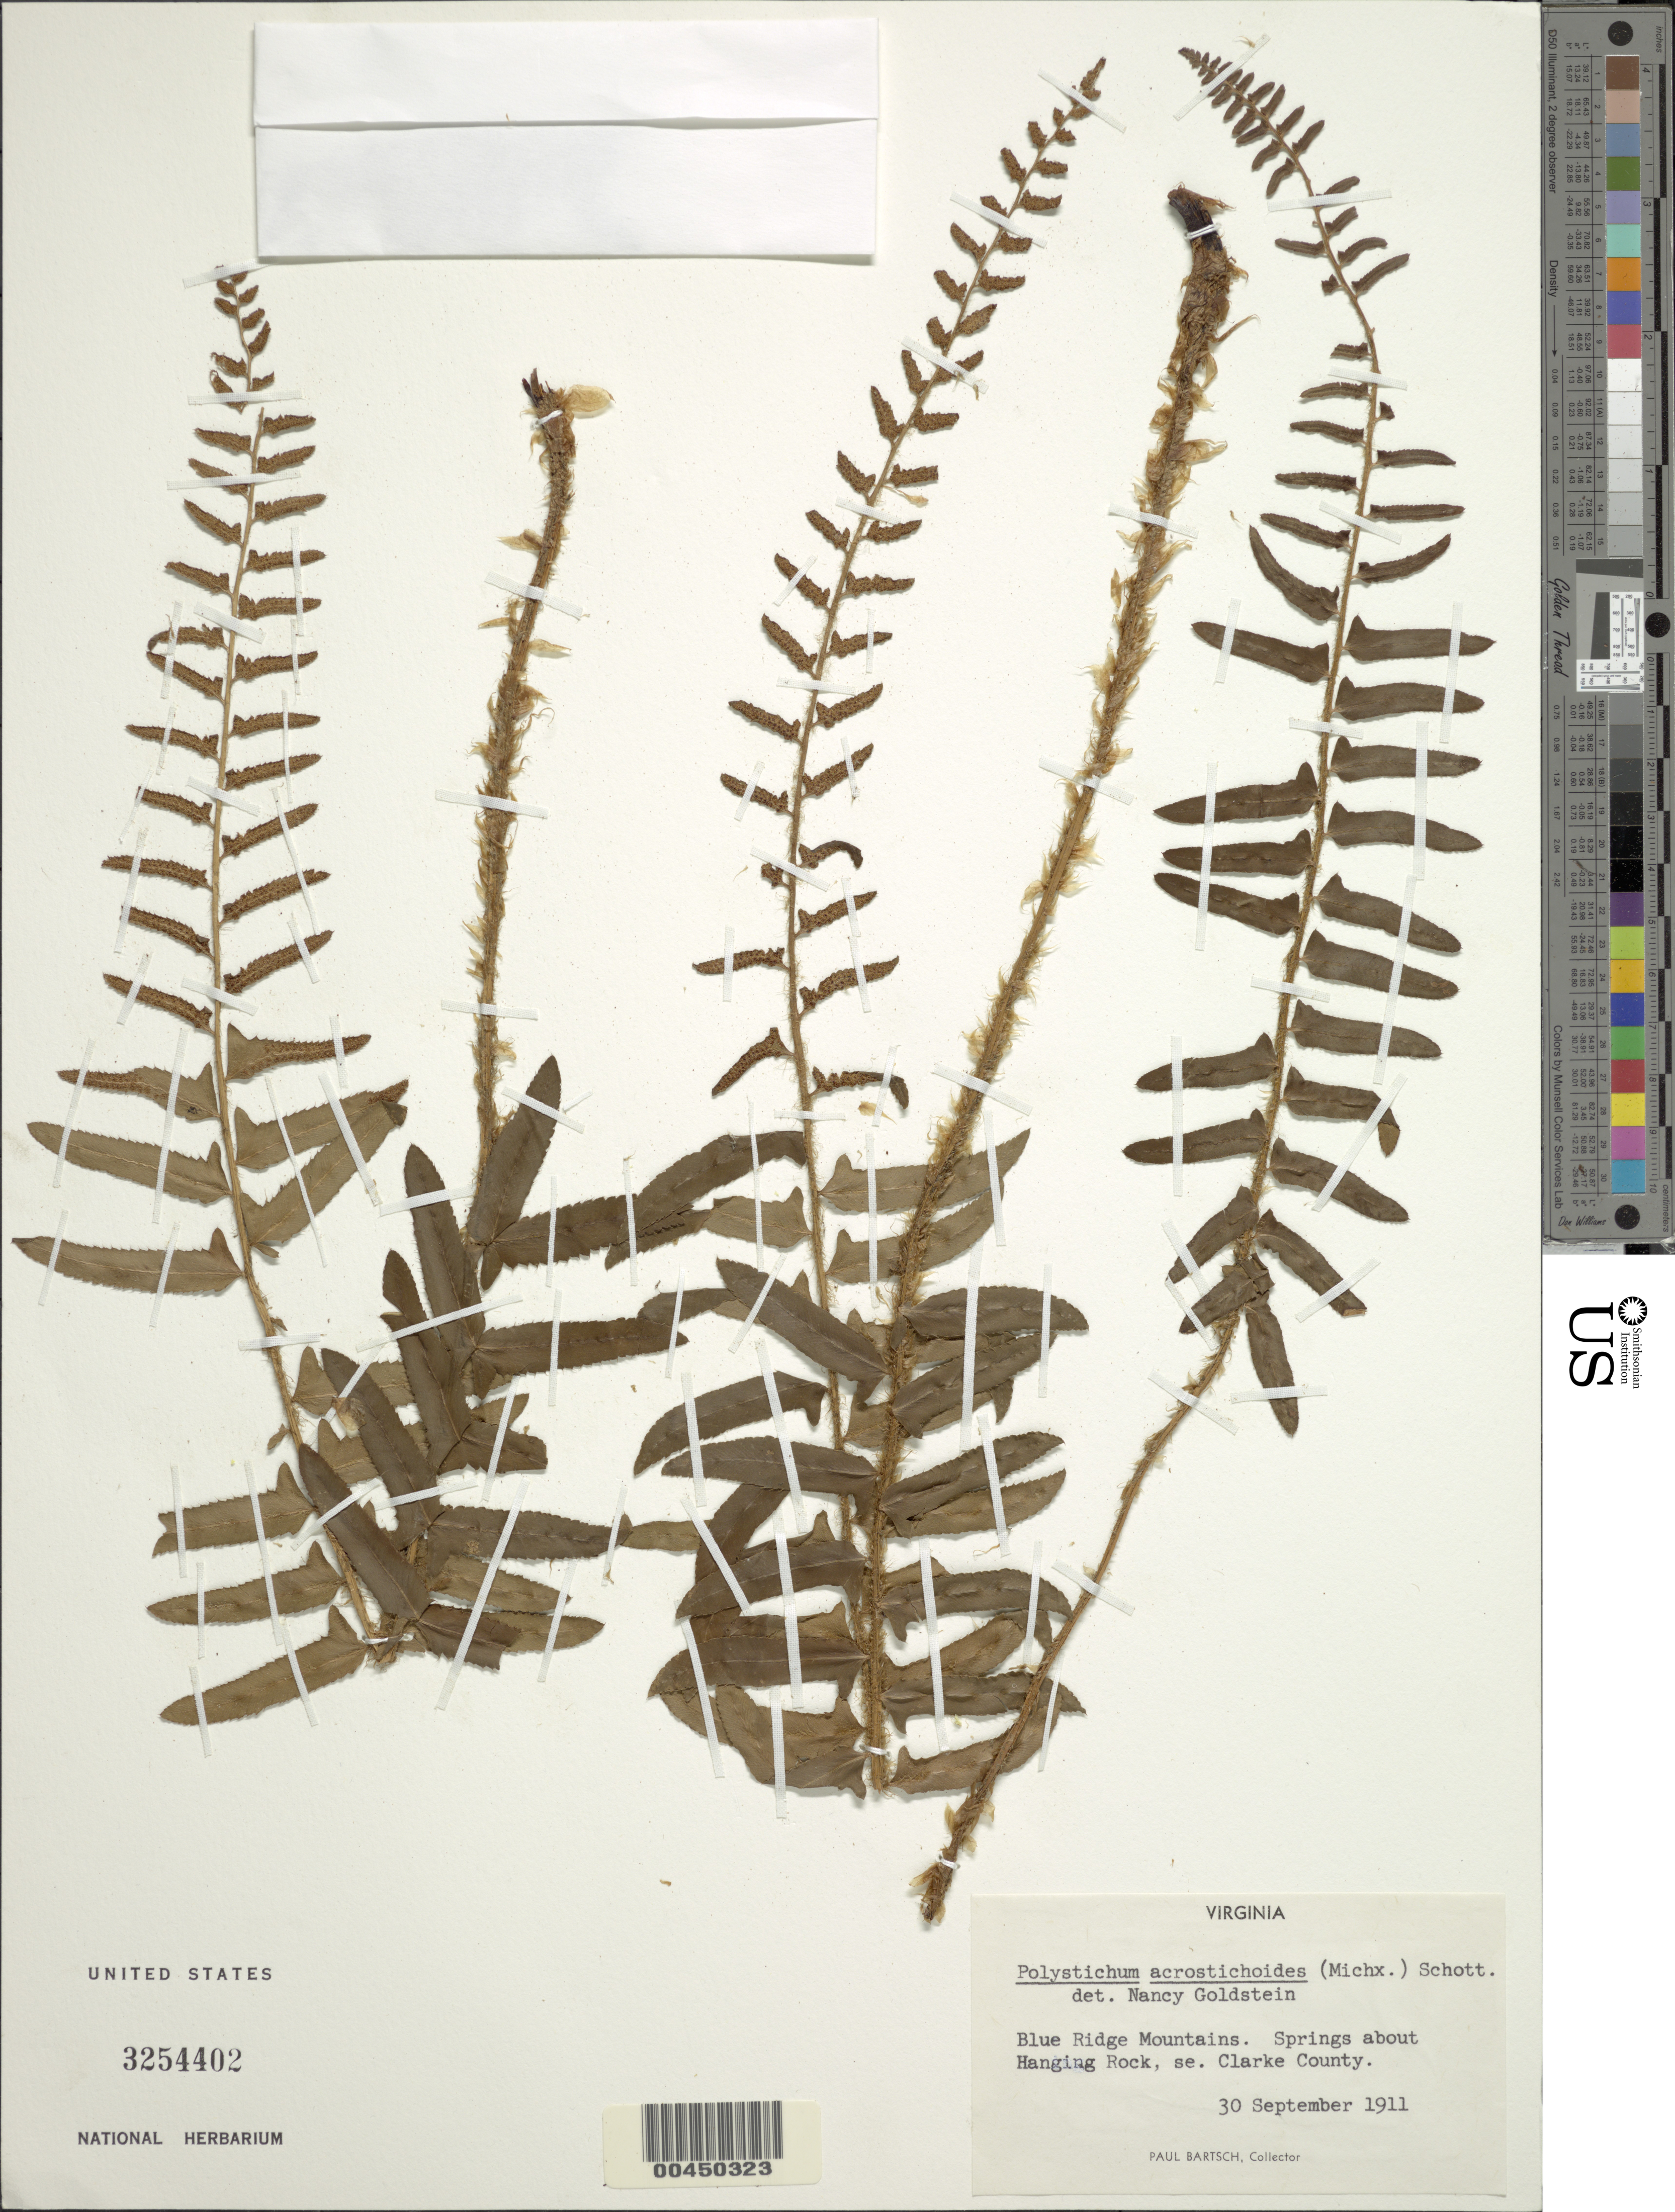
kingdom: Plantae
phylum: Tracheophyta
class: Polypodiopsida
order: Polypodiales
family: Dryopteridaceae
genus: Polystichum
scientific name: Polystichum acrostichoides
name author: (Michx.) Schott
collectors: P. Bartsch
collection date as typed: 30 Sep 1911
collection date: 1911-09-30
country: United States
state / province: Virginia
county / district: Clarke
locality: Blue ridge, hanging rock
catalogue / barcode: US 3254402